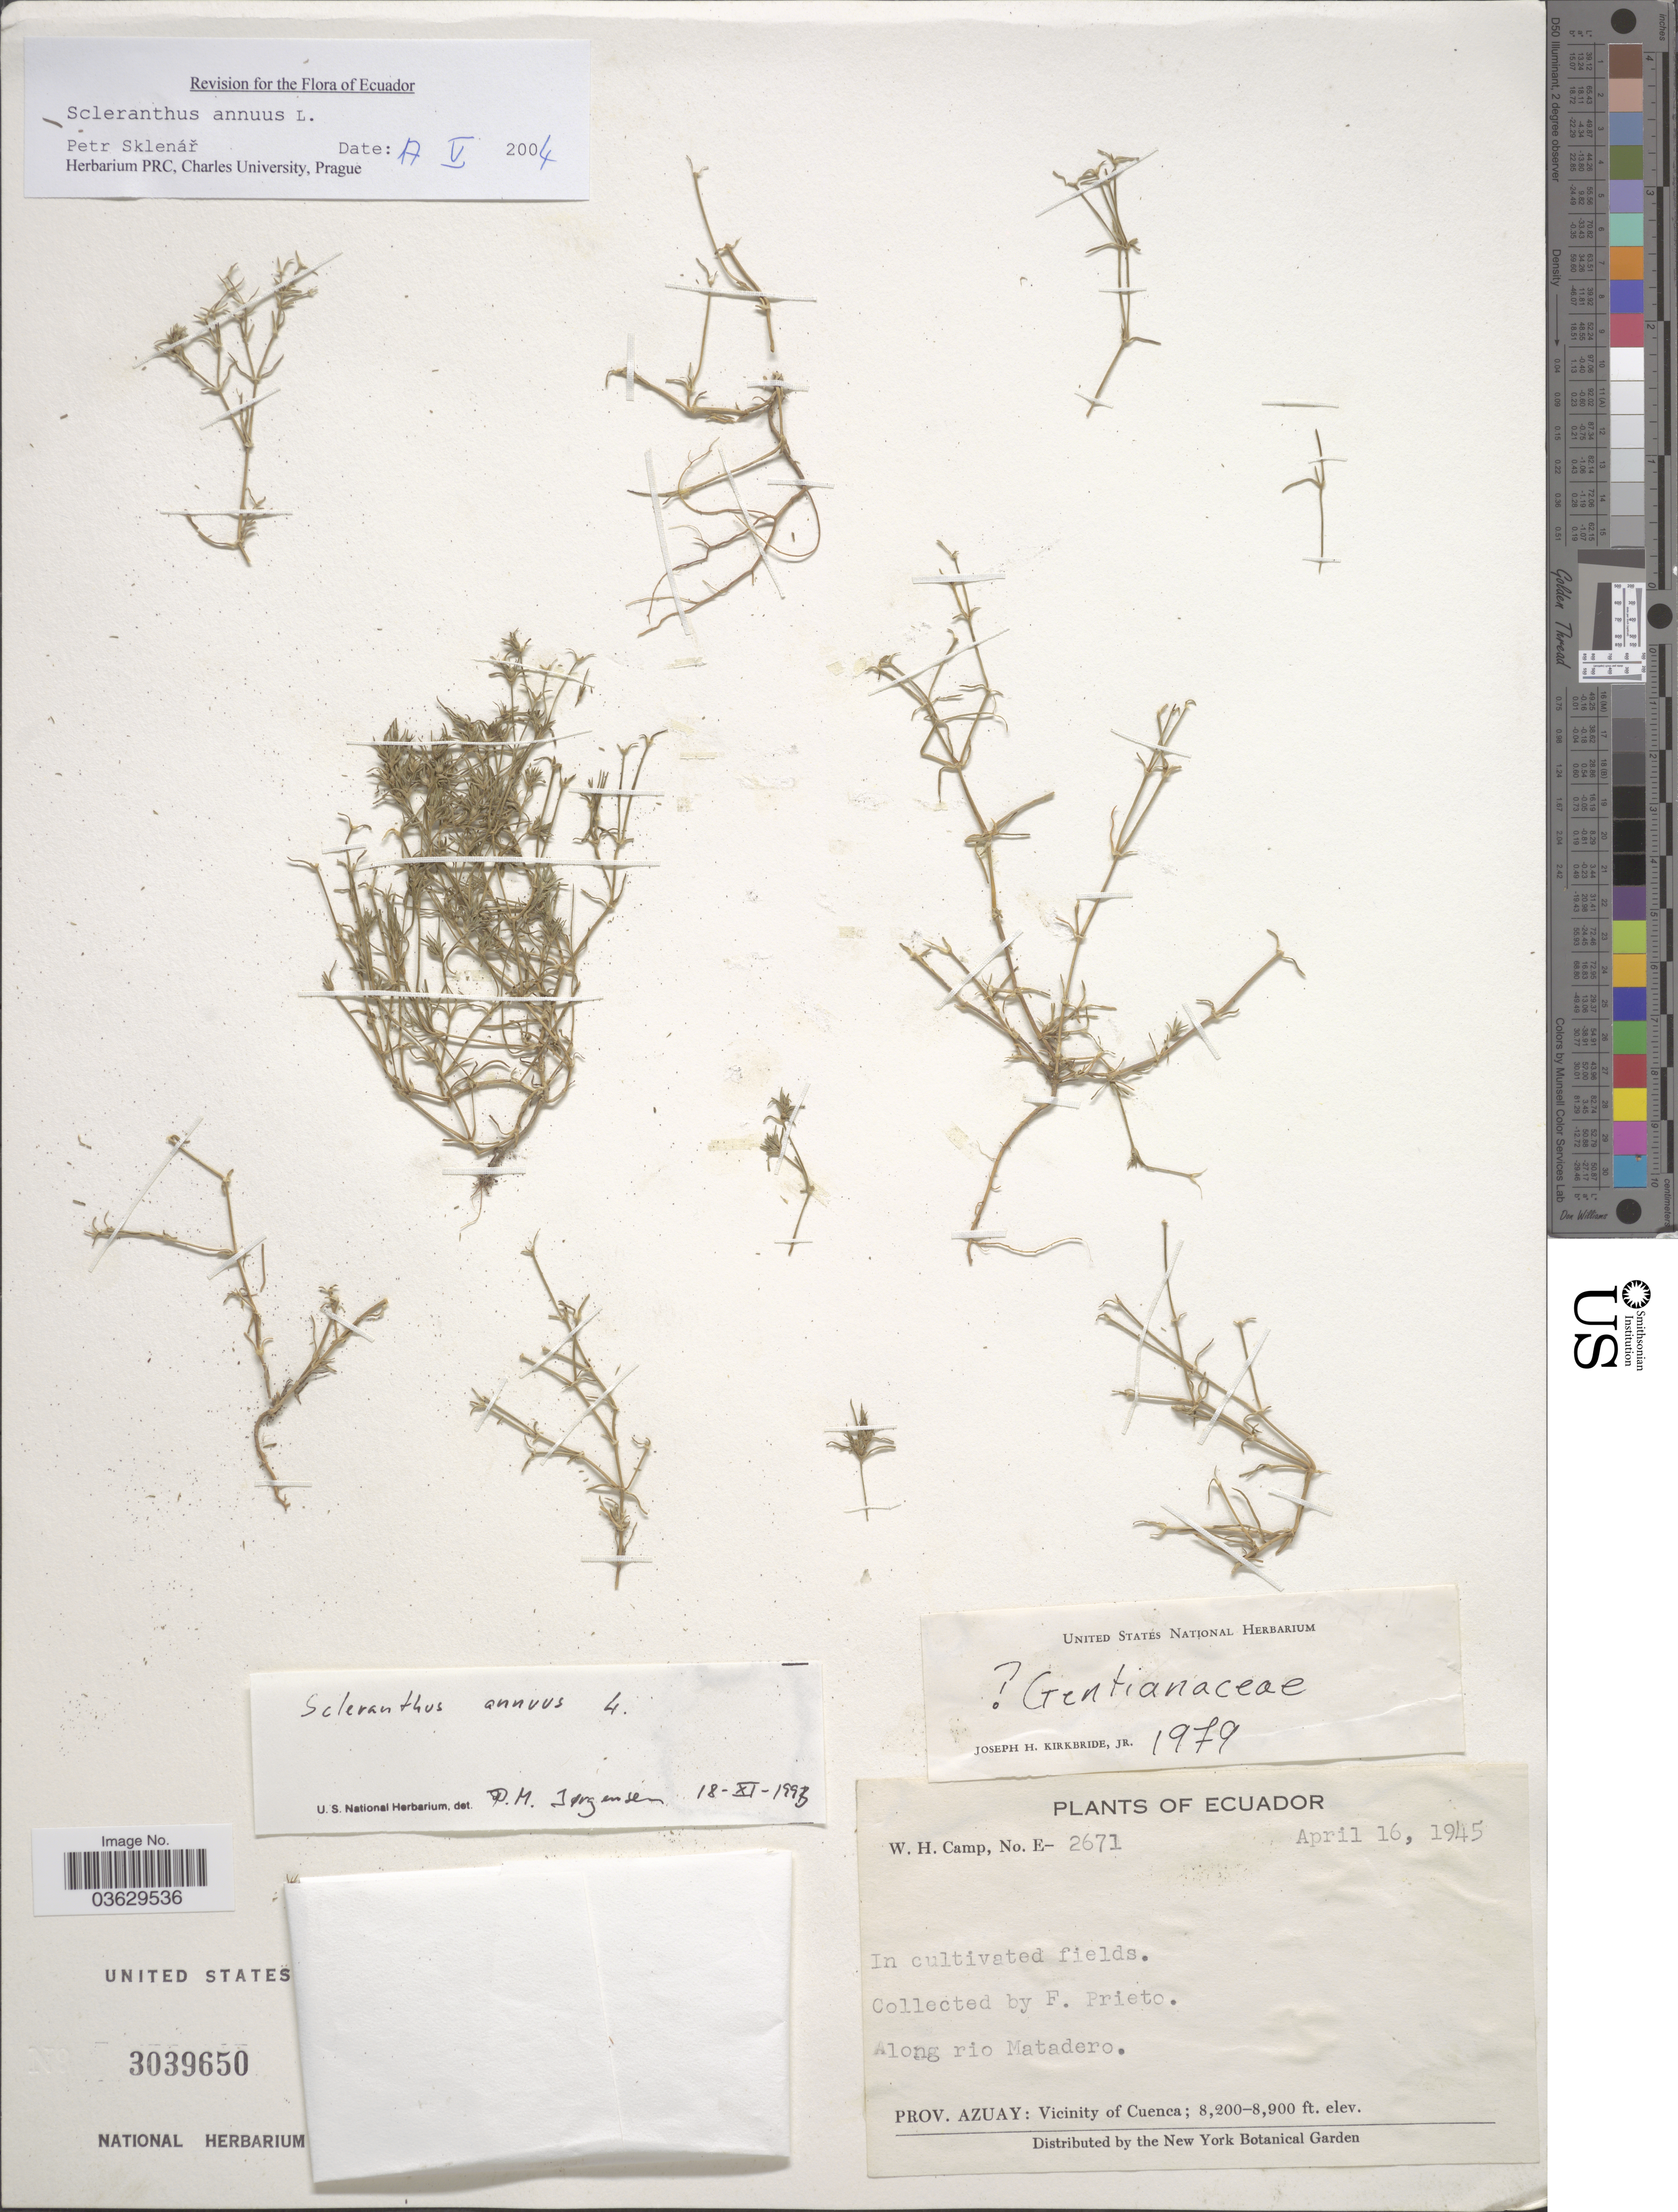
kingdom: Plantae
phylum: Tracheophyta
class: Magnoliopsida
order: Caryophyllales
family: Caryophyllaceae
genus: Scleranthus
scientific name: Scleranthus sp.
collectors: F. Prieto & W. H. Camp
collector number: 2671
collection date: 1945-04-16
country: Ecuador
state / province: Azuay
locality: Along rio Matadero. Vicinity of Cuenca.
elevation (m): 2499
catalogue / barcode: US 3039650